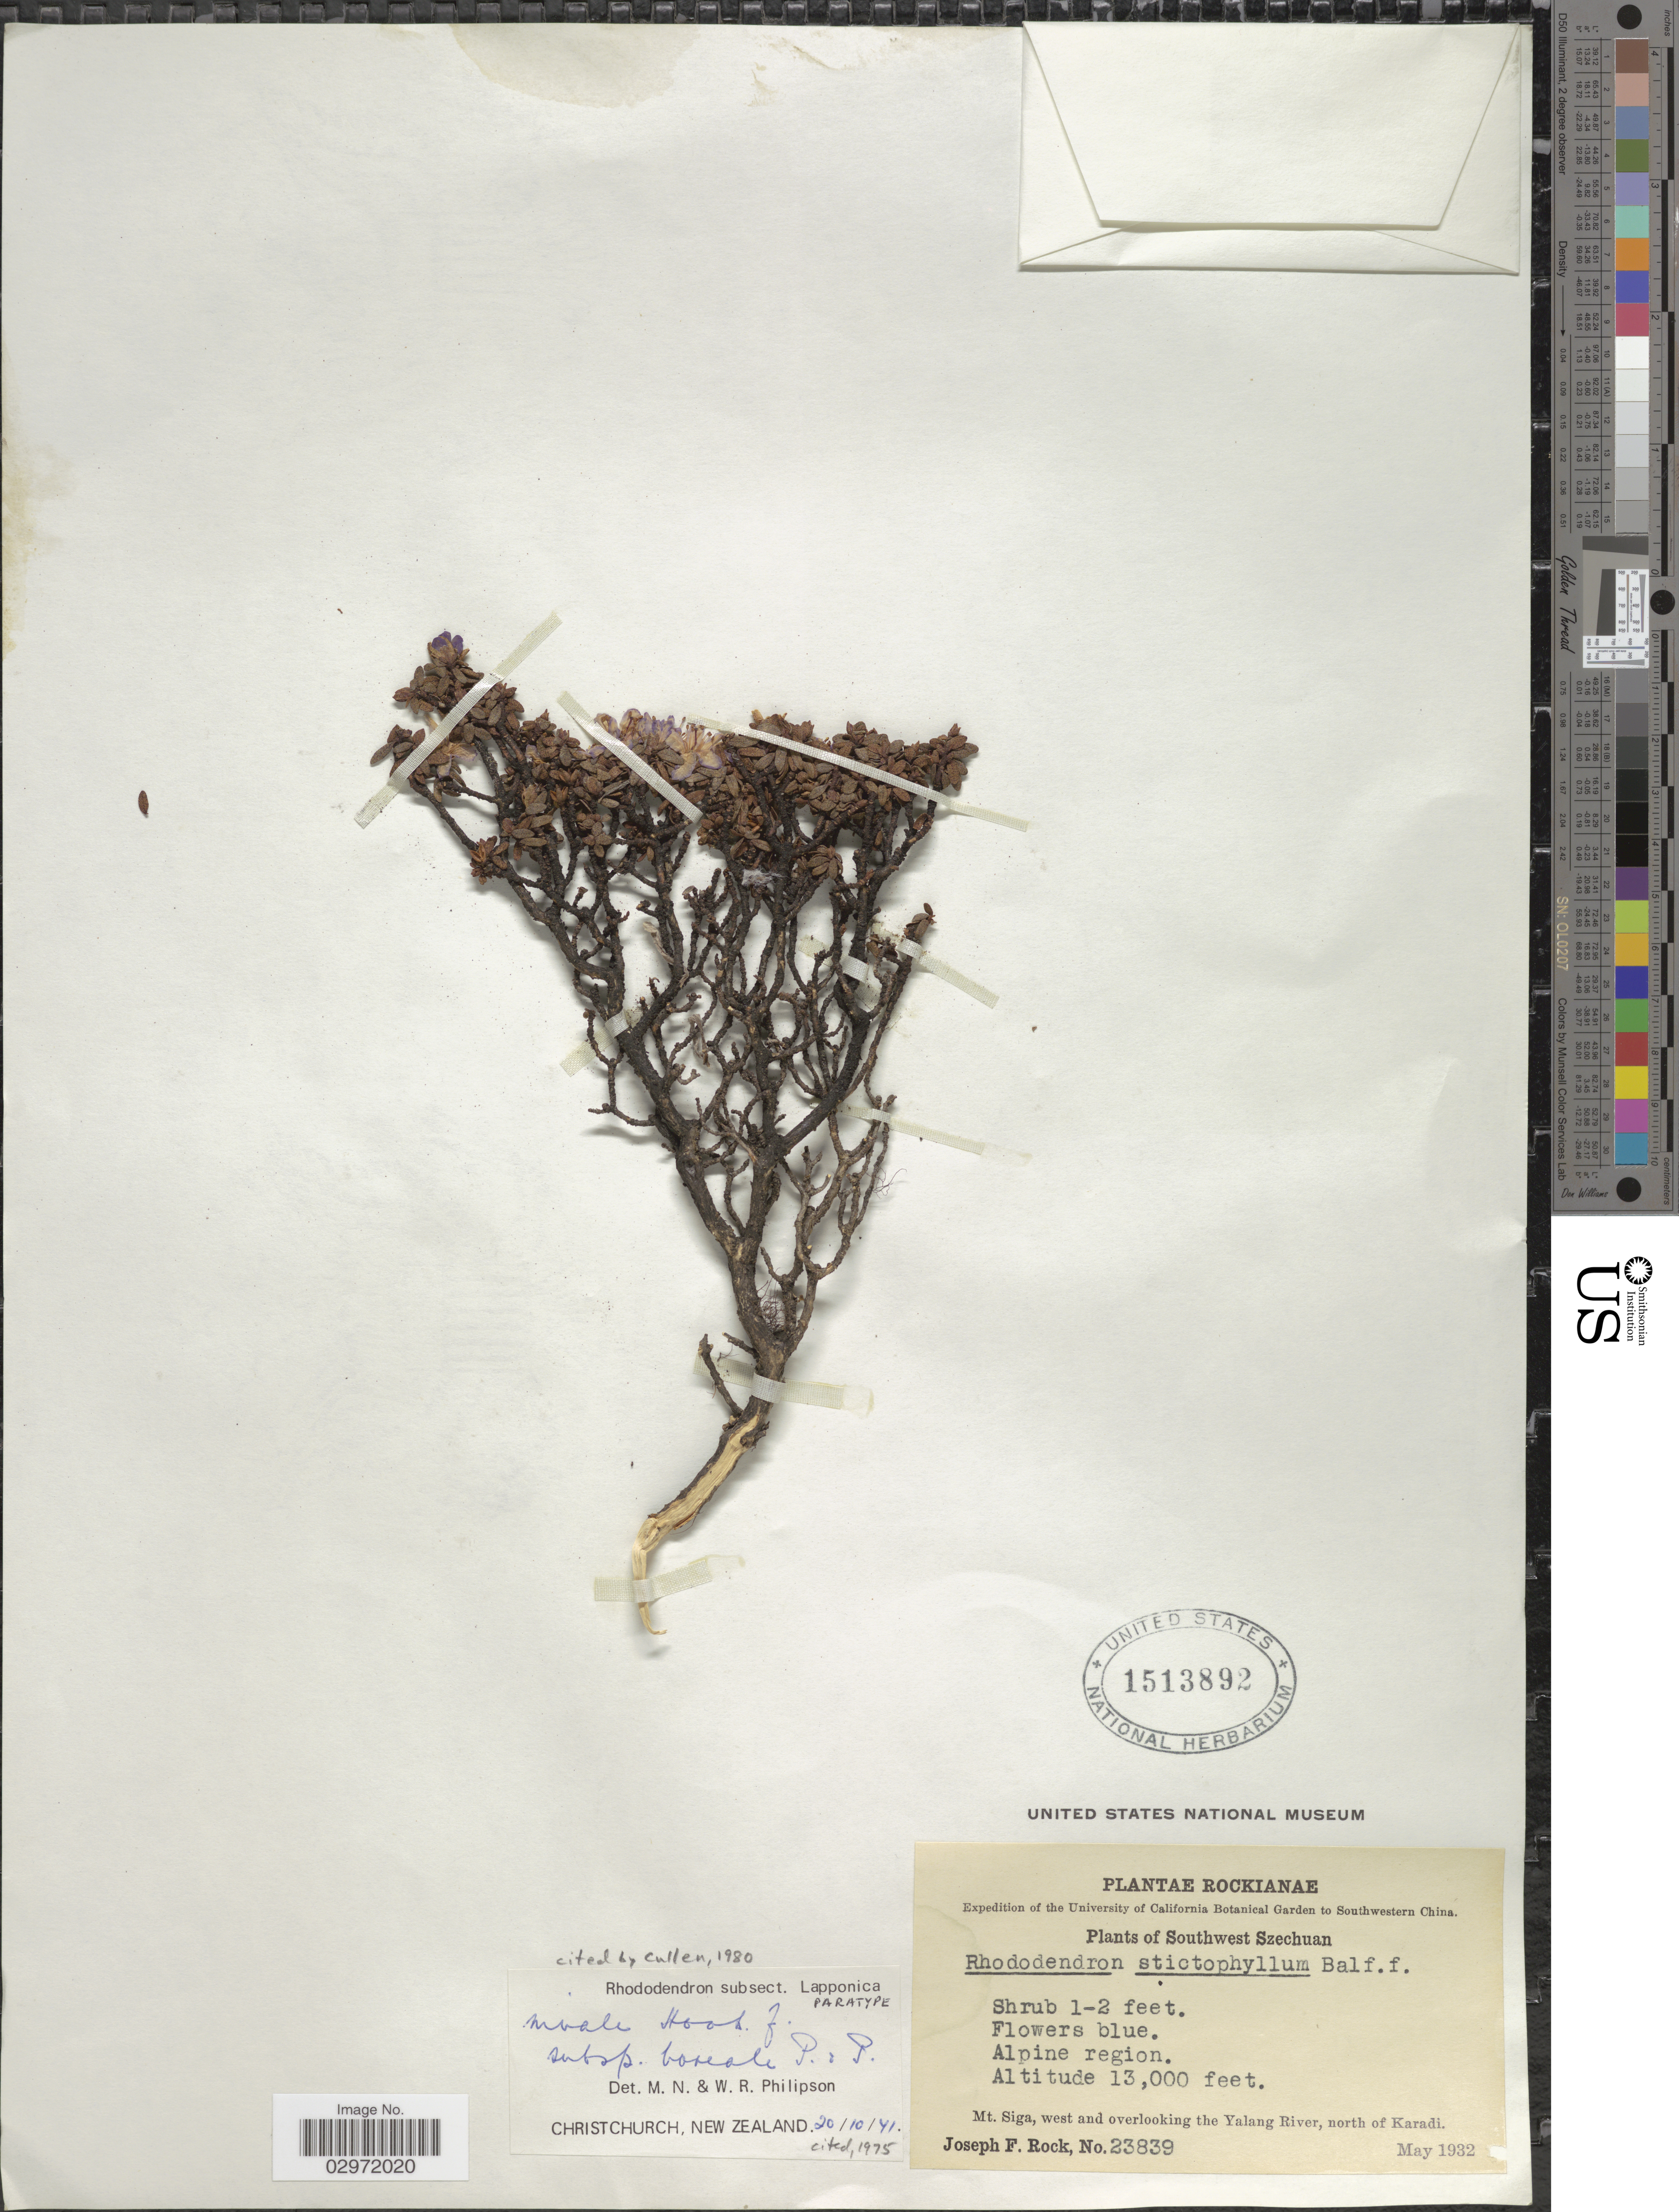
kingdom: Plantae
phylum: Tracheophyta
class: Magnoliopsida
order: Ericales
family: Ericaceae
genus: Rhododendron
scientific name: Rhododendron nivale subsp. boreale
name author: Philipson & M. N. Philipson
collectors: J. F. Rock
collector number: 23839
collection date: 1932-05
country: China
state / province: Sichuan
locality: Southwestern China, Southwest Szechuan, Mt. Siga, west and overlooking the Yalang River, north of Karadi.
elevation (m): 3962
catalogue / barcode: US 1513892